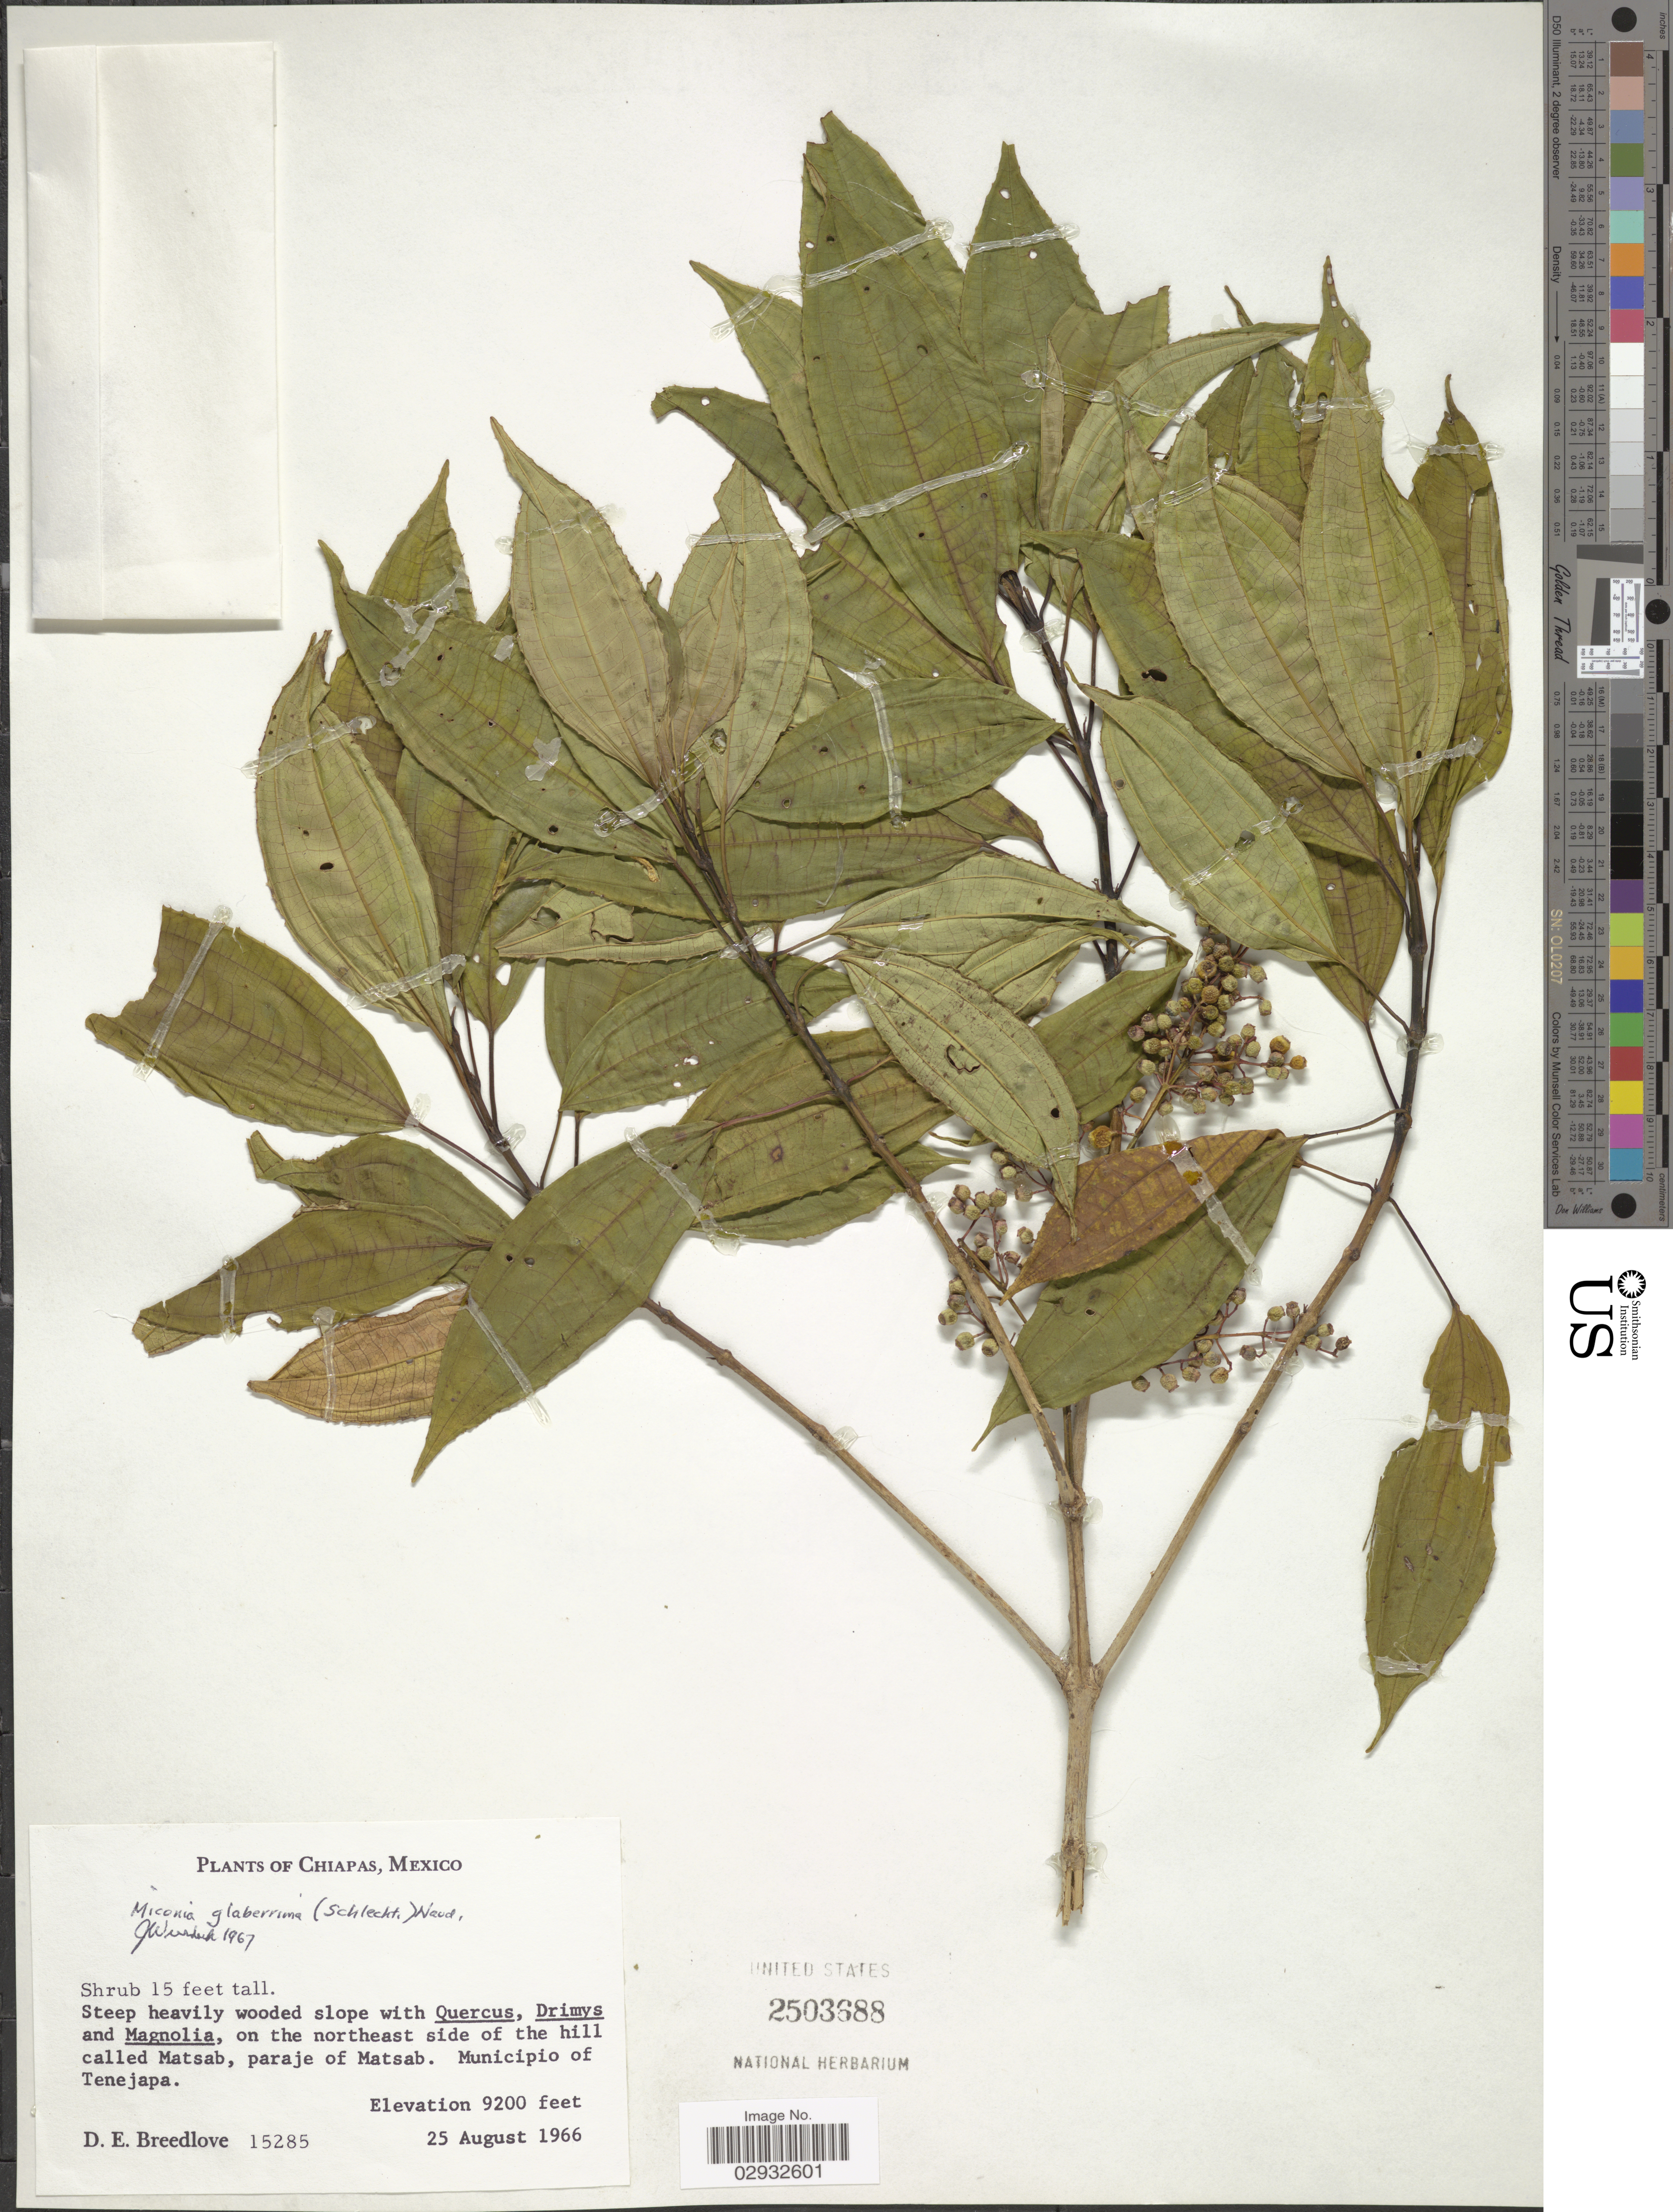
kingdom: Plantae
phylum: Tracheophyta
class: Magnoliopsida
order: Myrtales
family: Melastomataceae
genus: Miconia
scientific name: Miconia glaberrima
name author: (Schltdl.) Naudin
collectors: D. E. Breedlove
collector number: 15285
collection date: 1966-08-25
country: Mexico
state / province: Chiapas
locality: On the northeast side of the hill called Matsab, paraje of Matsab. Municipio of Tenejapa.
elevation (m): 2804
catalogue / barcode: US 2503688